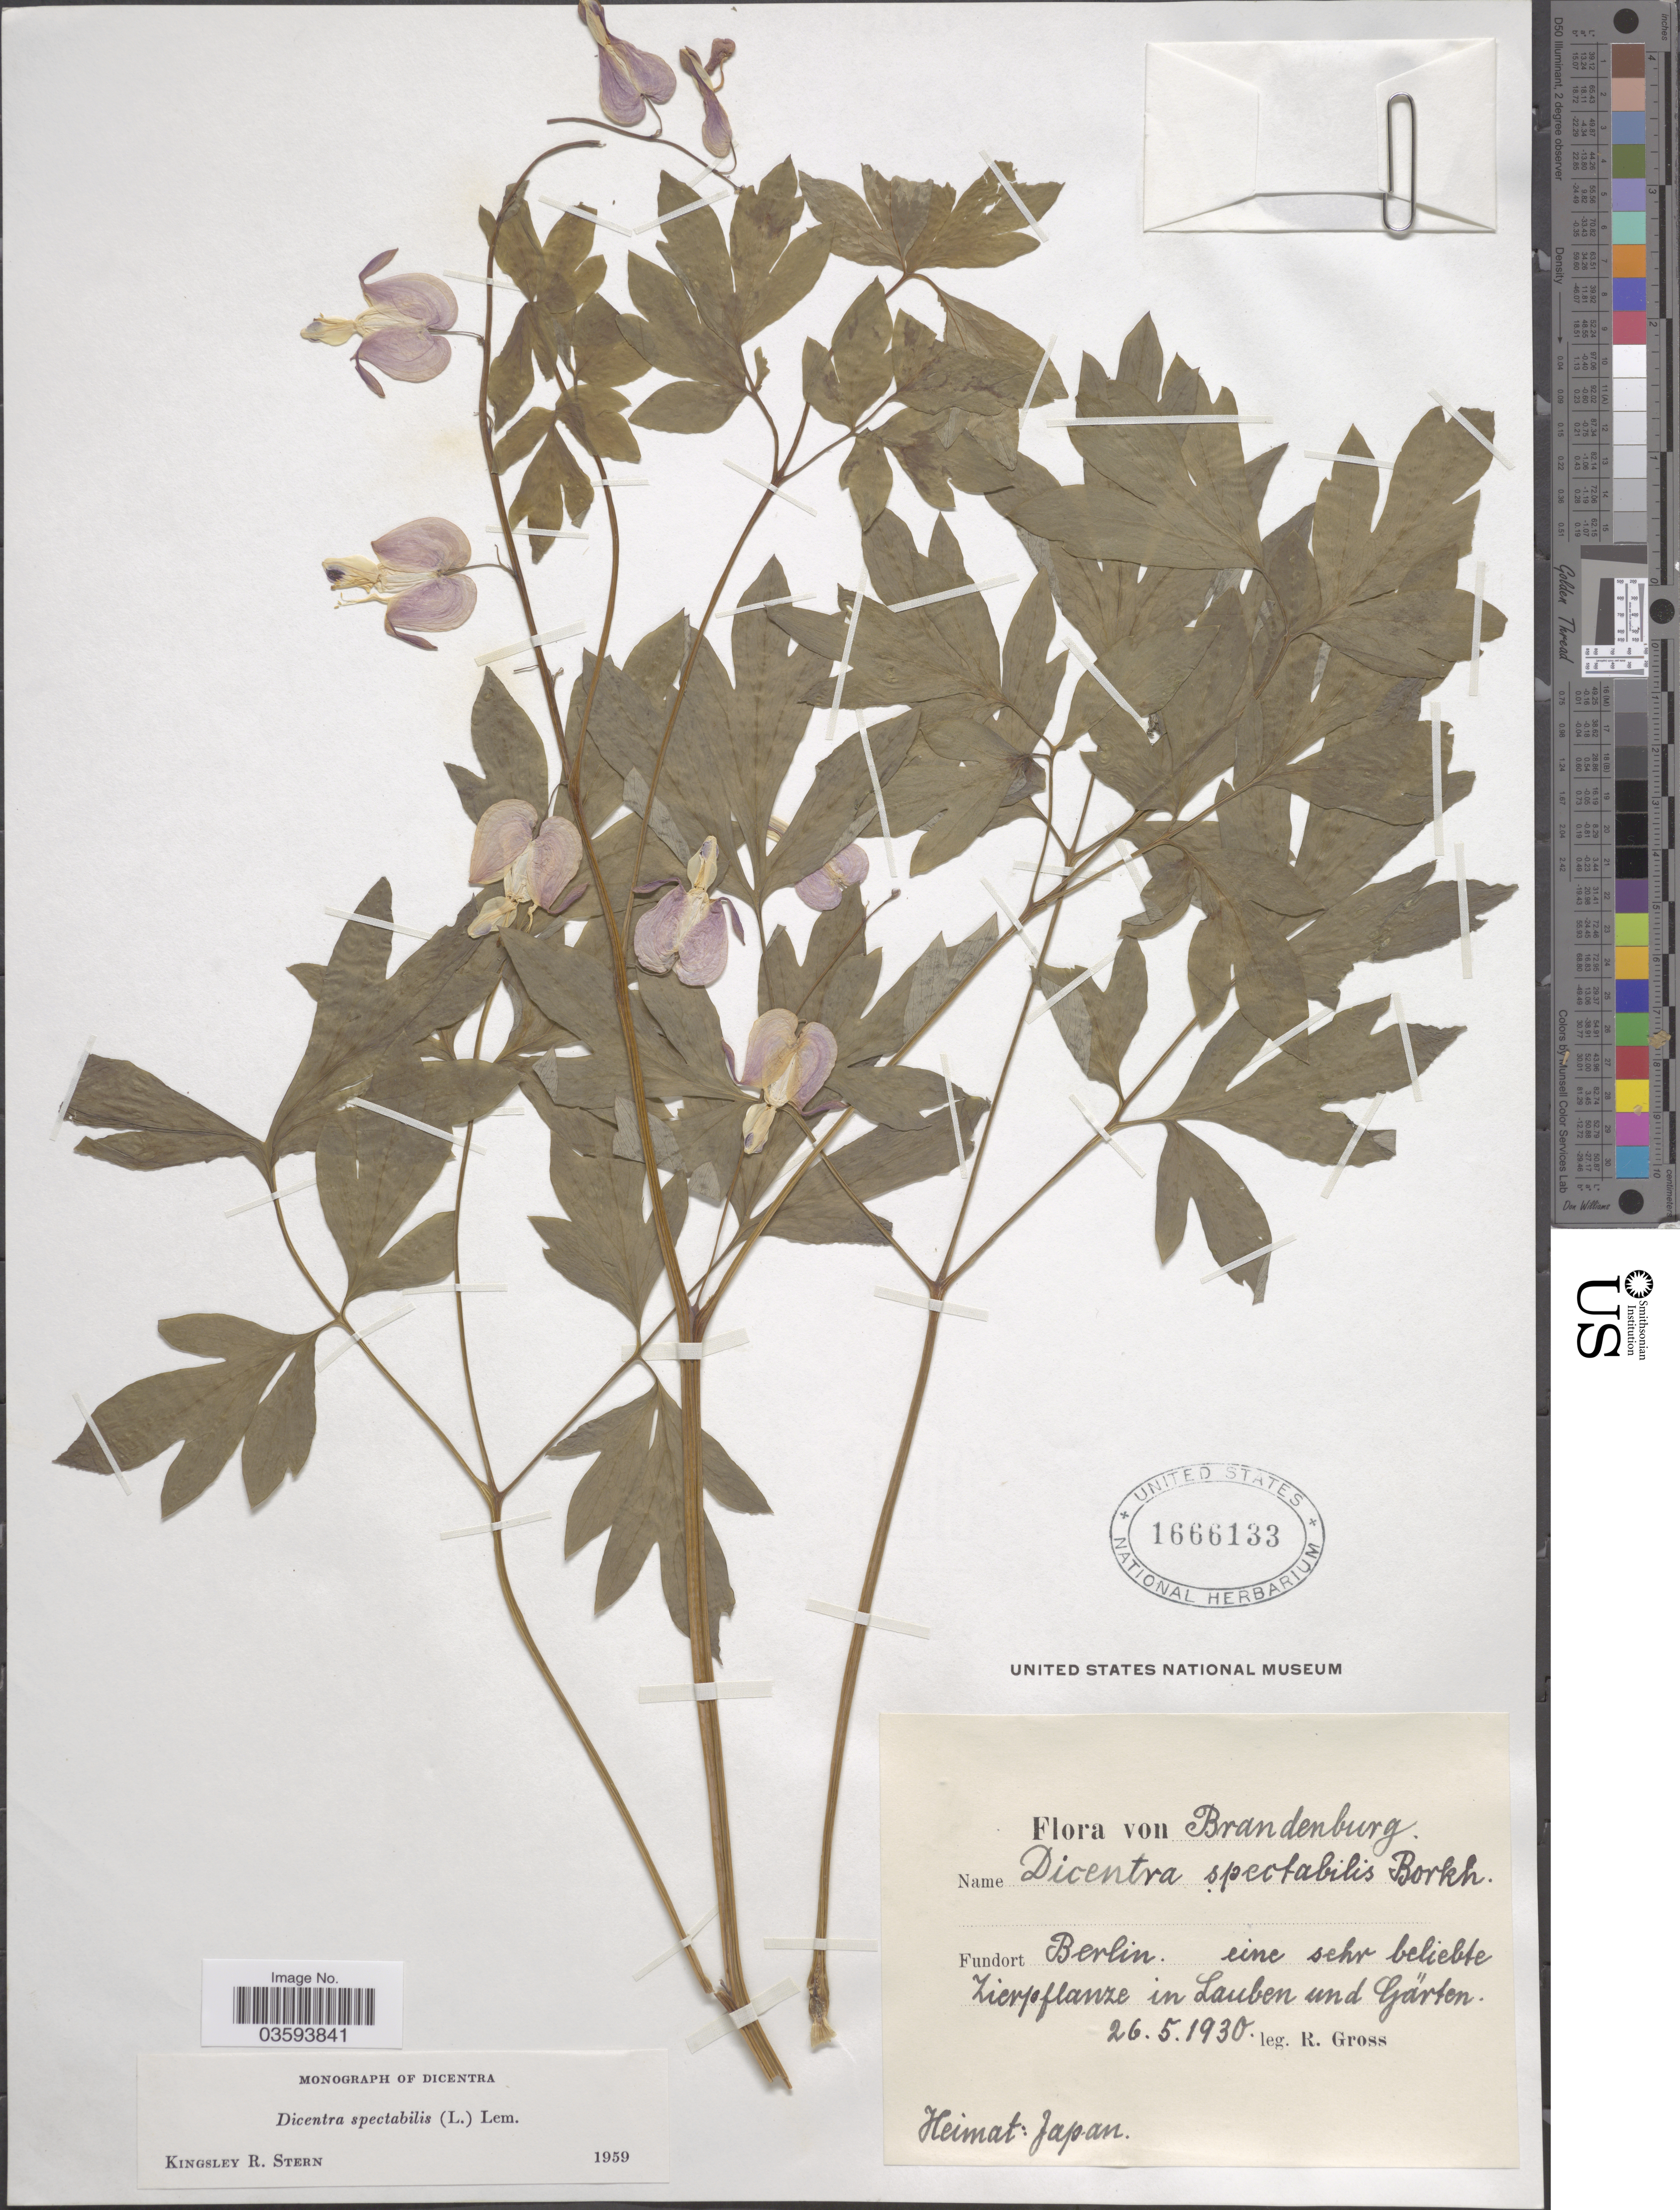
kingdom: Plantae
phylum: Tracheophyta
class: Magnoliopsida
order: Ranunculales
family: Papaveraceae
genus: Lamprocapnos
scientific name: Lamprocapnos spectabilis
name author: (L.) Fukuhara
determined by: Strong, M. T., (US), Smithsonian Institution - National Museum of Natural History (UNITED STATES)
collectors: R. Gross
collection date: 1930-05-26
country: Germany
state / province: Berlin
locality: Cinc schr beliebte Zierpflanze in Lauben und Gärten.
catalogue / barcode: US 1666133